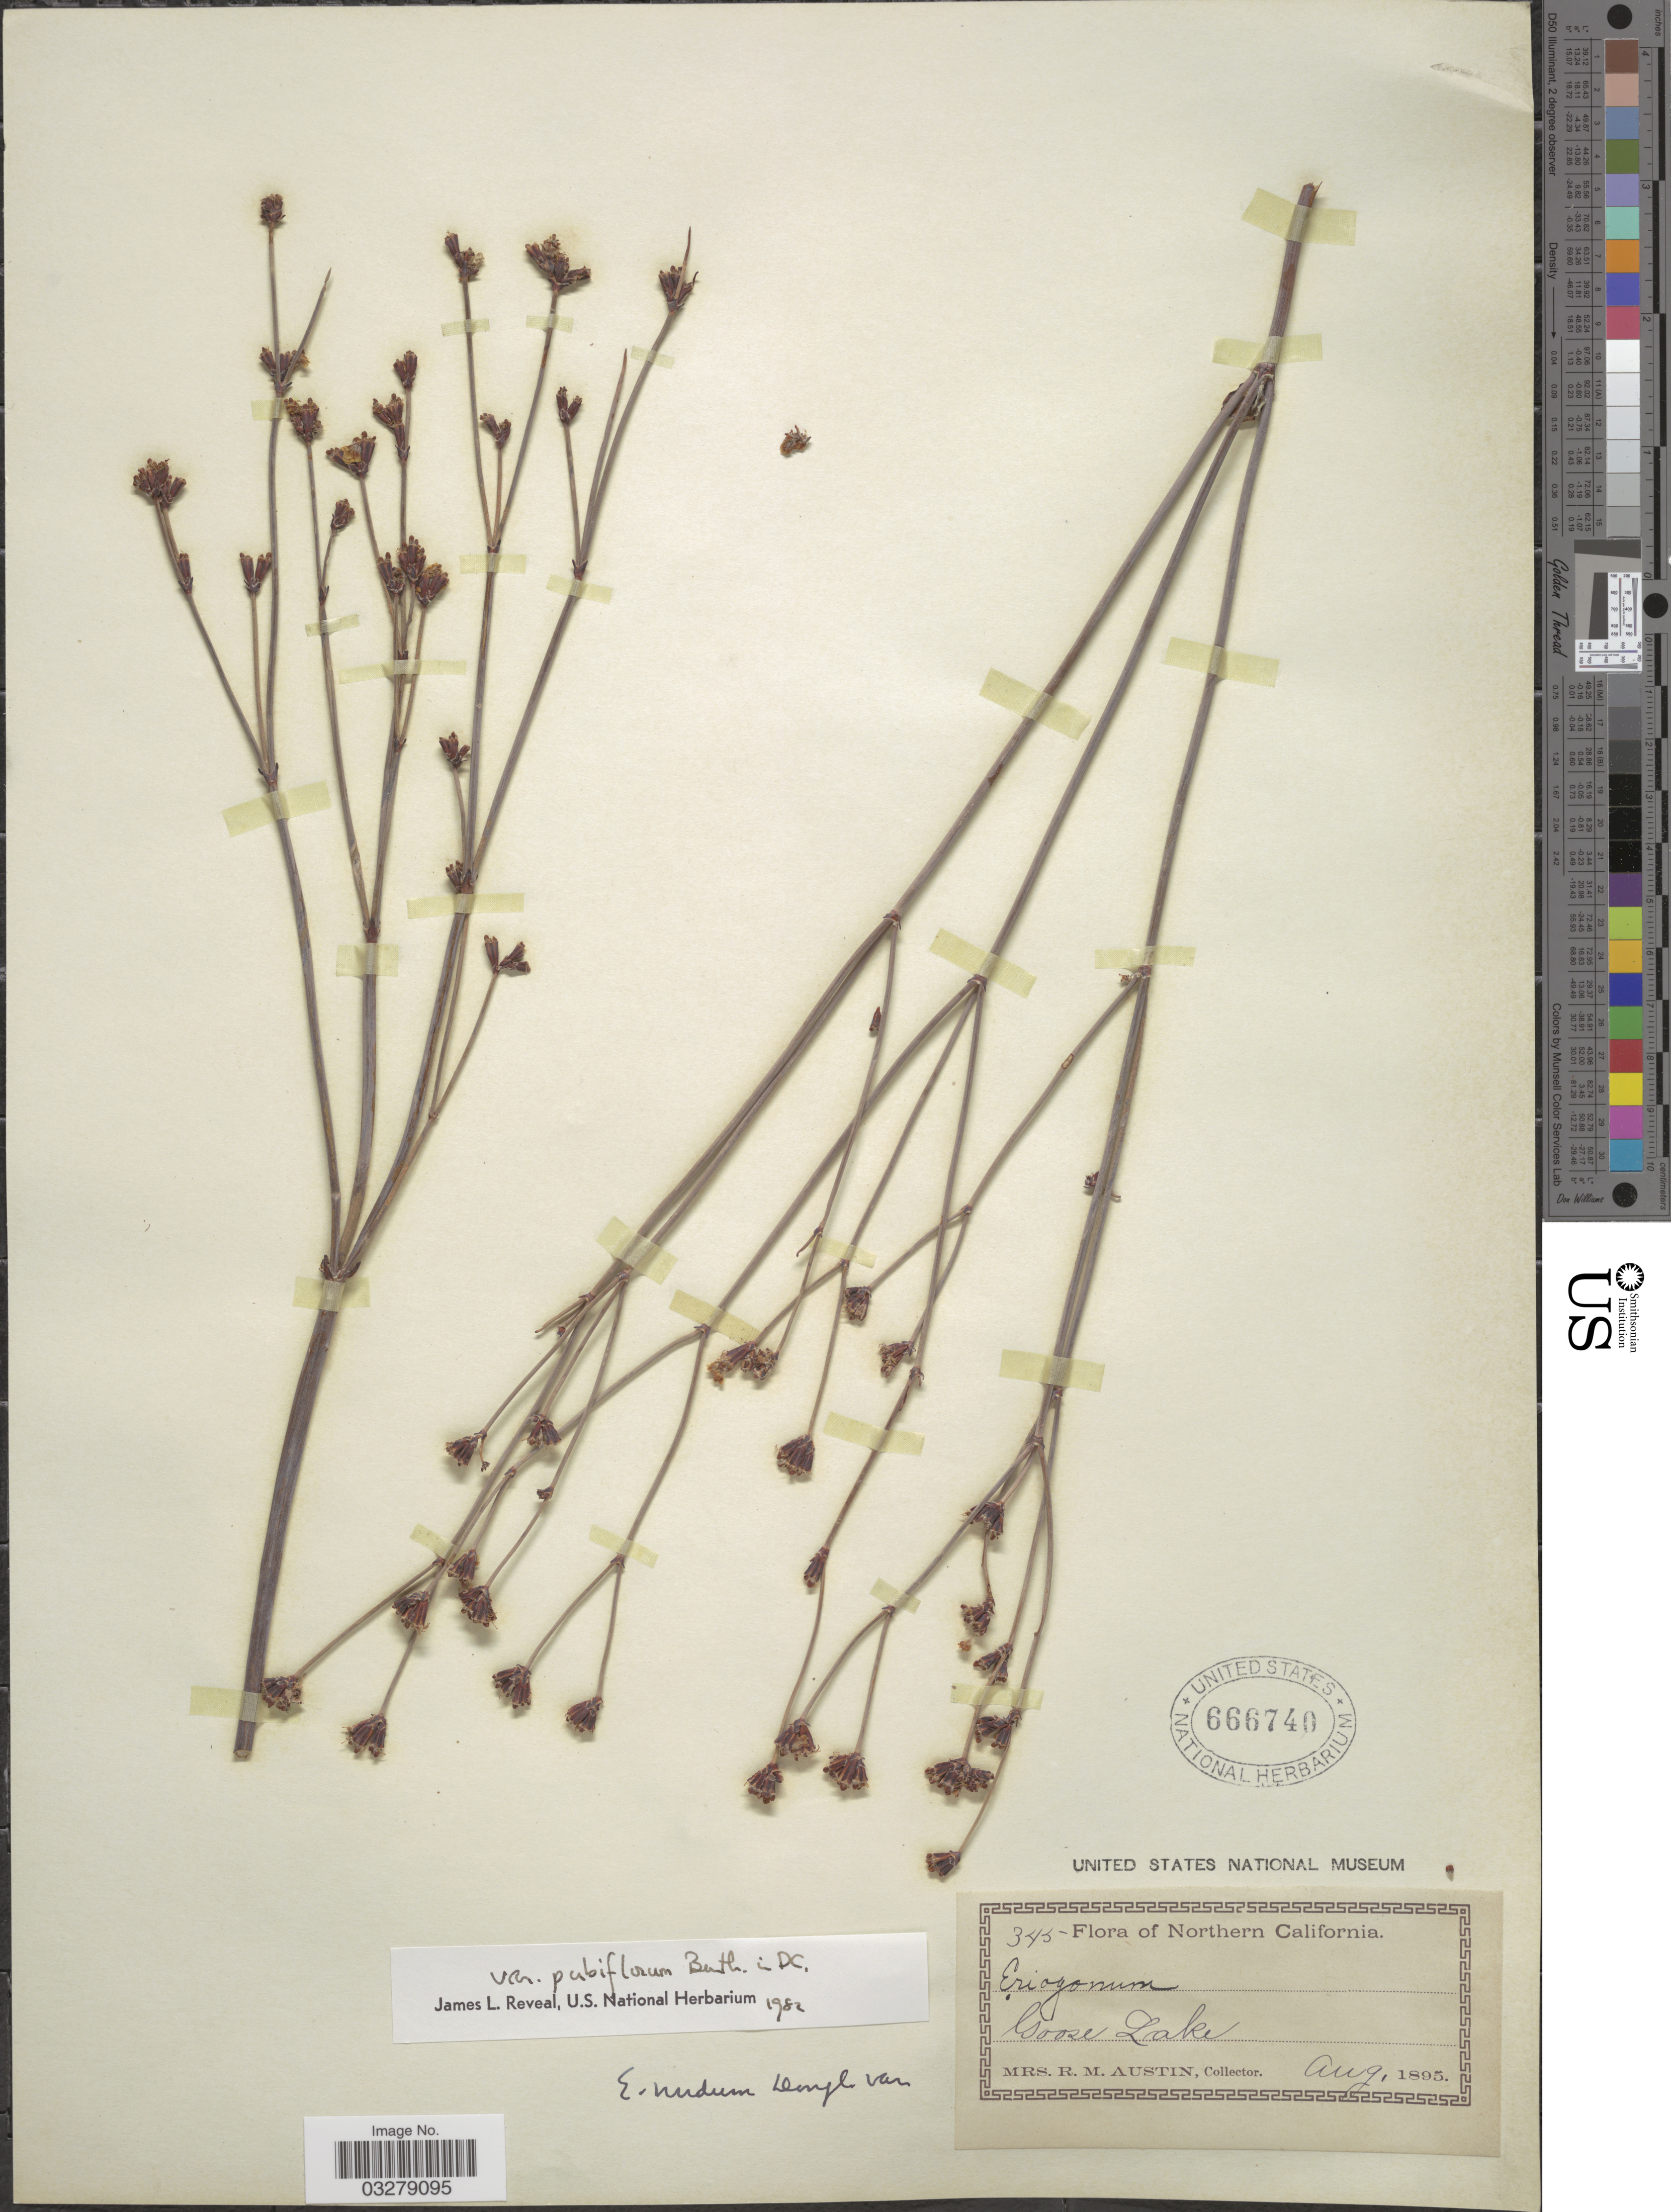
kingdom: Plantae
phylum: Tracheophyta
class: Magnoliopsida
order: Caryophyllales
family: Polygonaceae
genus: Eriogonum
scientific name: Eriogonum nudum var. pubiflorum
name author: Benth. in DC.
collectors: R. Austin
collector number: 345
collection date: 1895-08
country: United States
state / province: California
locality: Northern California, Goose Lake.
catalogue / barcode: US 666740